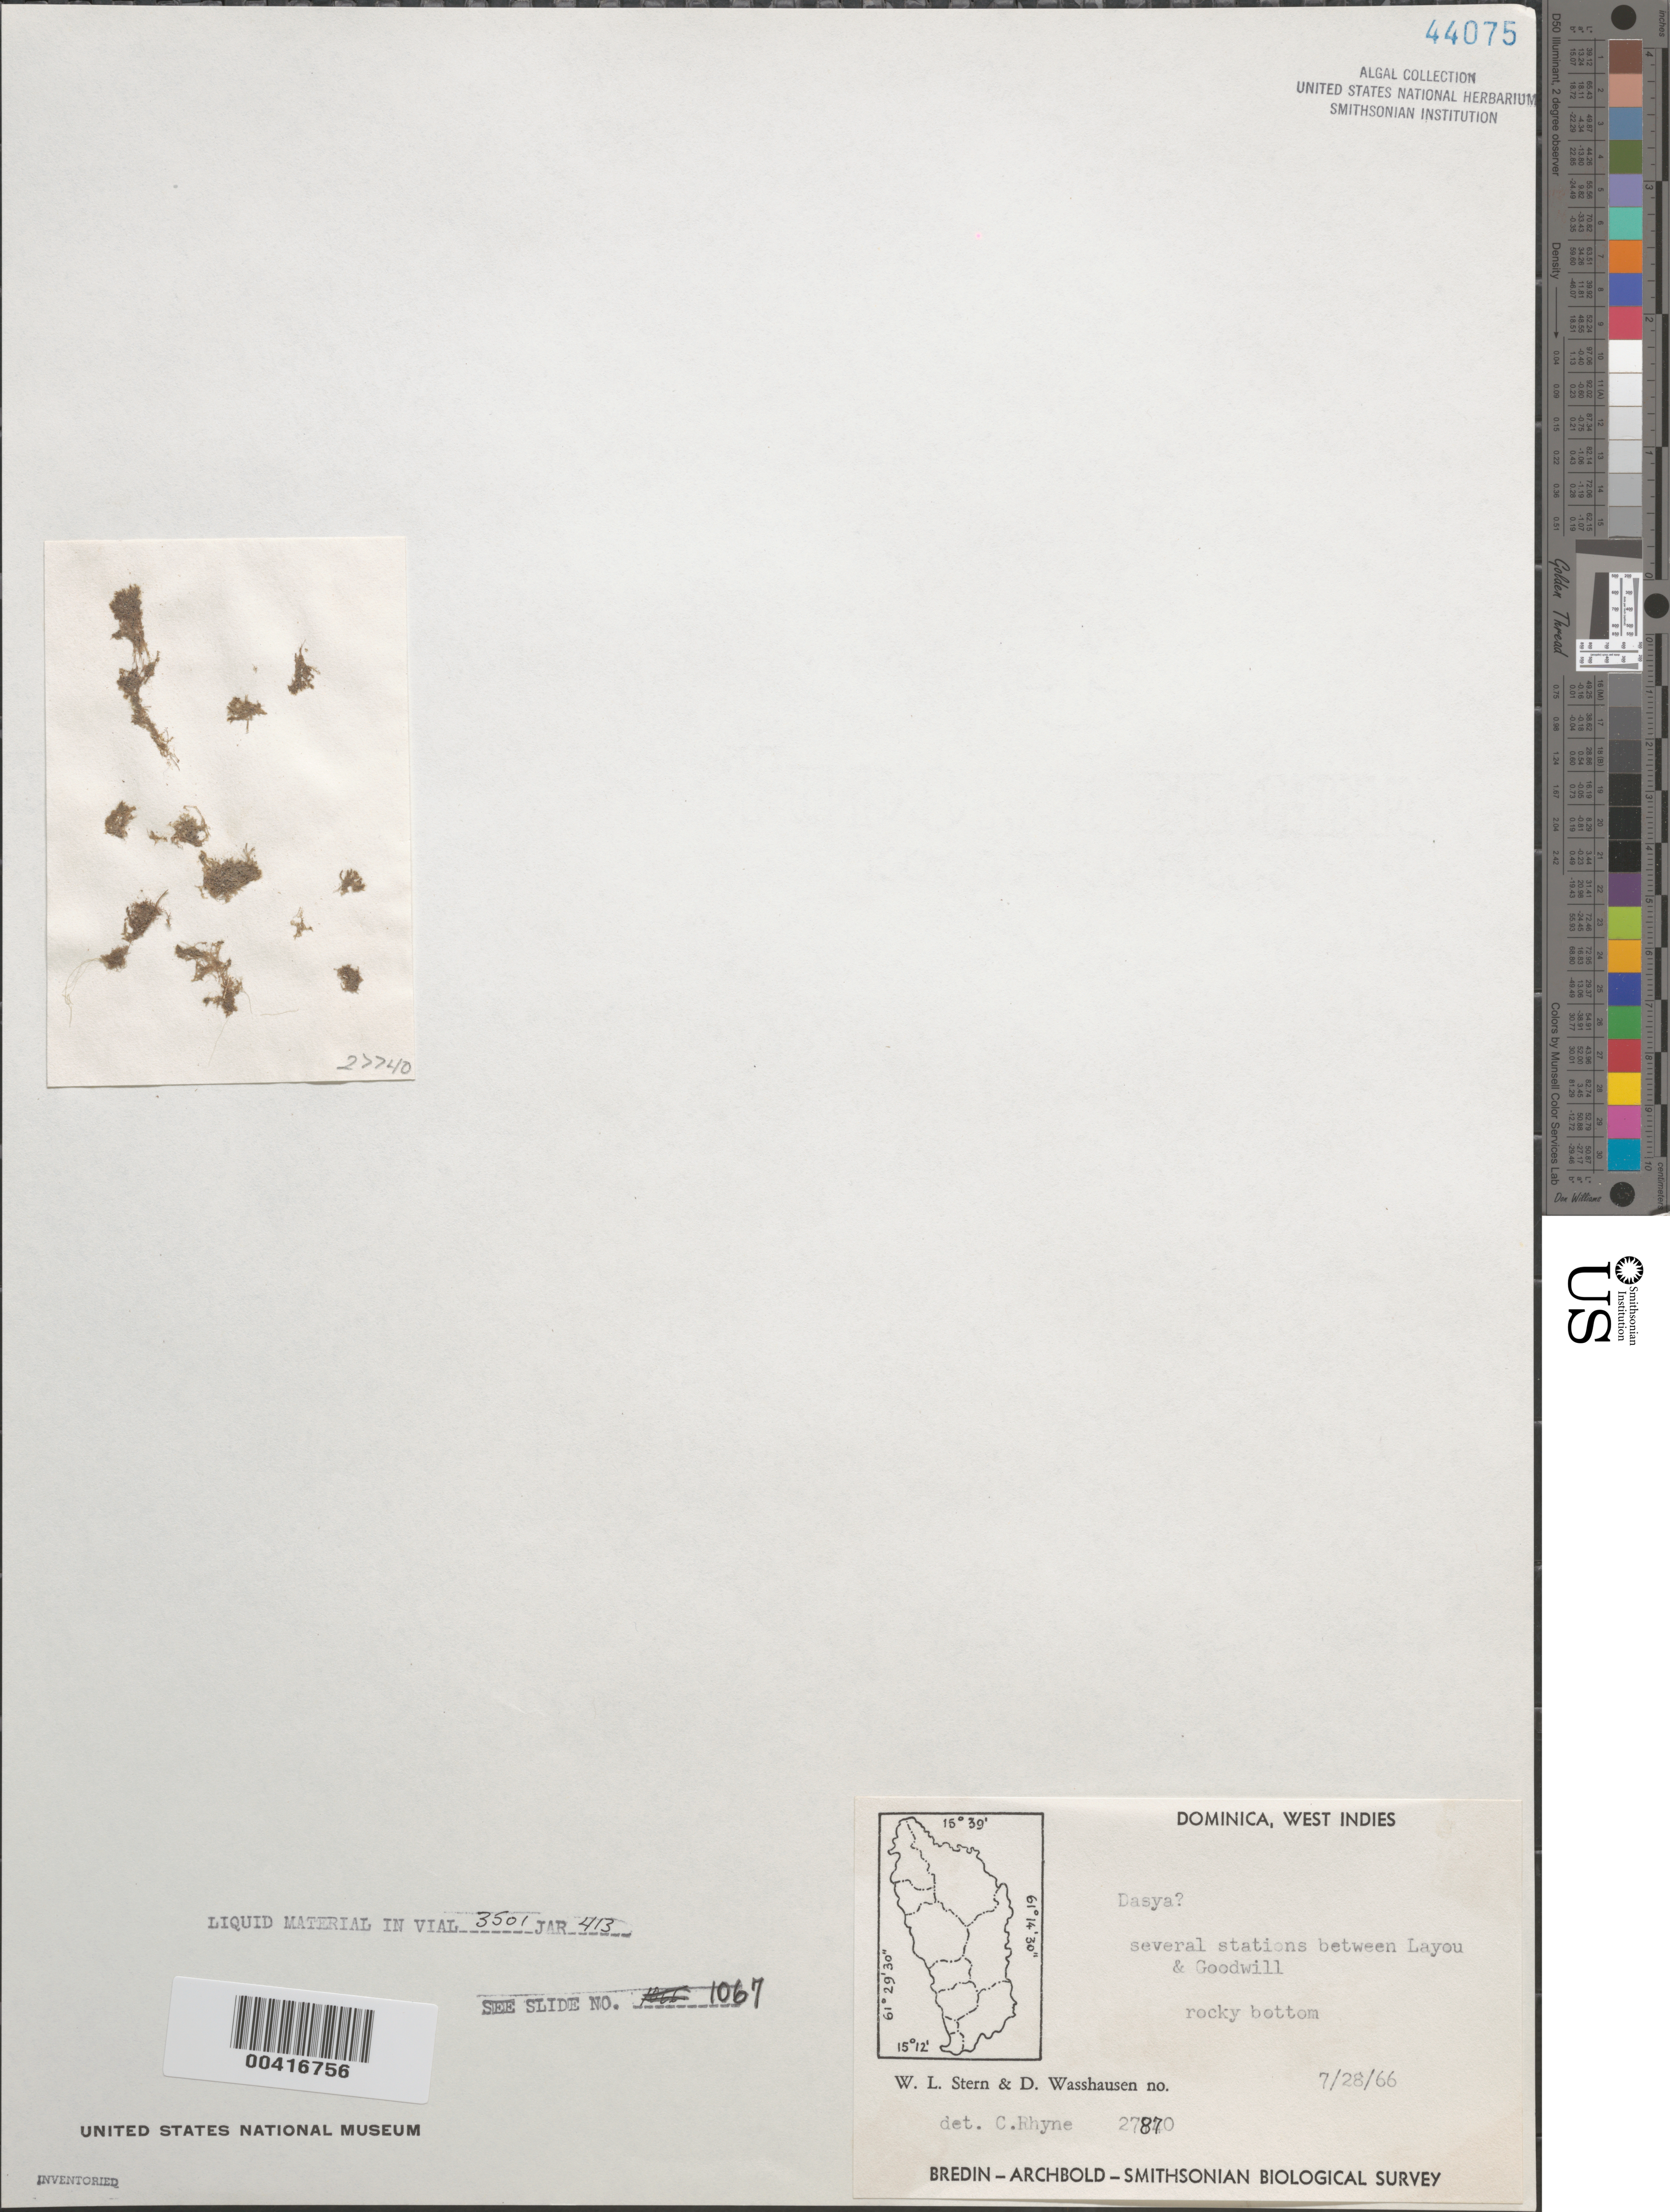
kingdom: Plantae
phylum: Rhodophyta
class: Florideophyceae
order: Ceramiales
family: Dasyaceae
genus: Dasya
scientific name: Dasya sp.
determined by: Rhyne, C. F.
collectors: W. L. Stern & D. C. Wasshausen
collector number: EYD 27870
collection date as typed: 28 Jul 1966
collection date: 1966-07-28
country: Dominica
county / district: St. Paul's Parish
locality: Between Layou and Goodwill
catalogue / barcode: US 44075